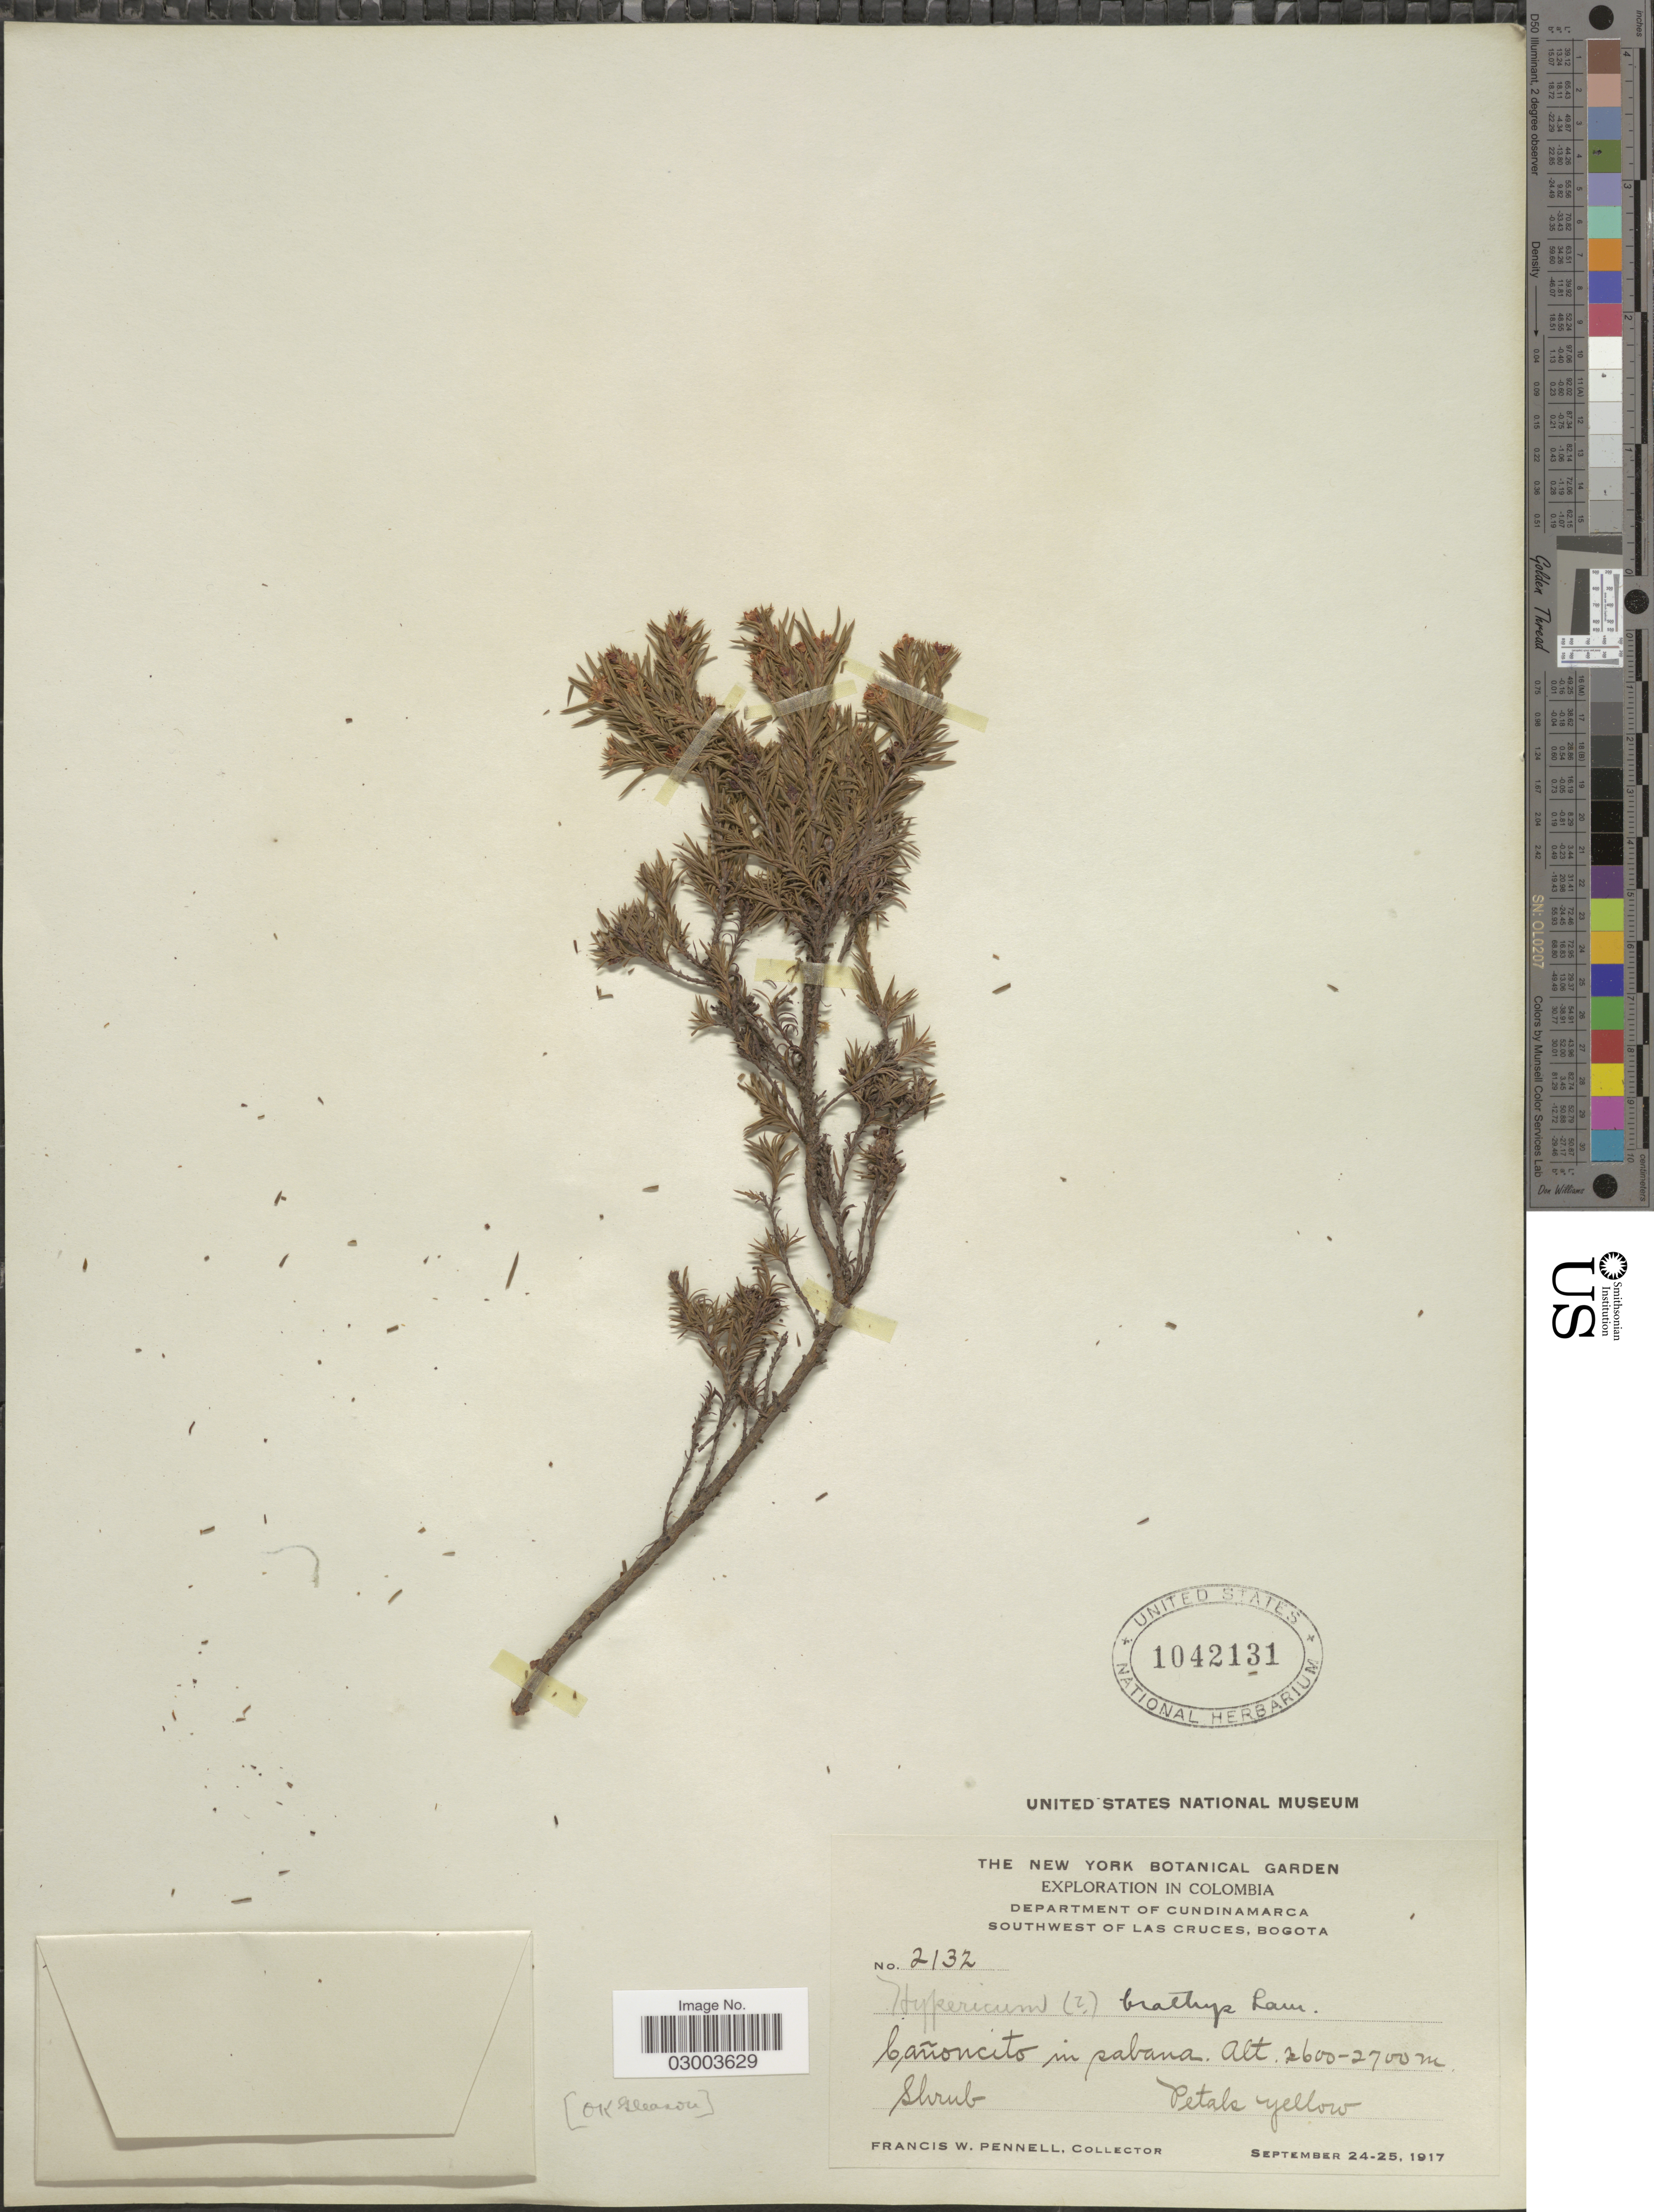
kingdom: Plantae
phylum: Tracheophyta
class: Magnoliopsida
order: Malpighiales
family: Hypericaceae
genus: Hypericum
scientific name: Hypericum juniperinum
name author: Kunth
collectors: F. W. Pennell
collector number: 2132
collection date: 1917-09-24/1917-09-25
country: Colombia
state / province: Cundinamarca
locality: Department of Cundinamarca, Southwest of Las Cruces.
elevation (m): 2600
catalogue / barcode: US 1042131